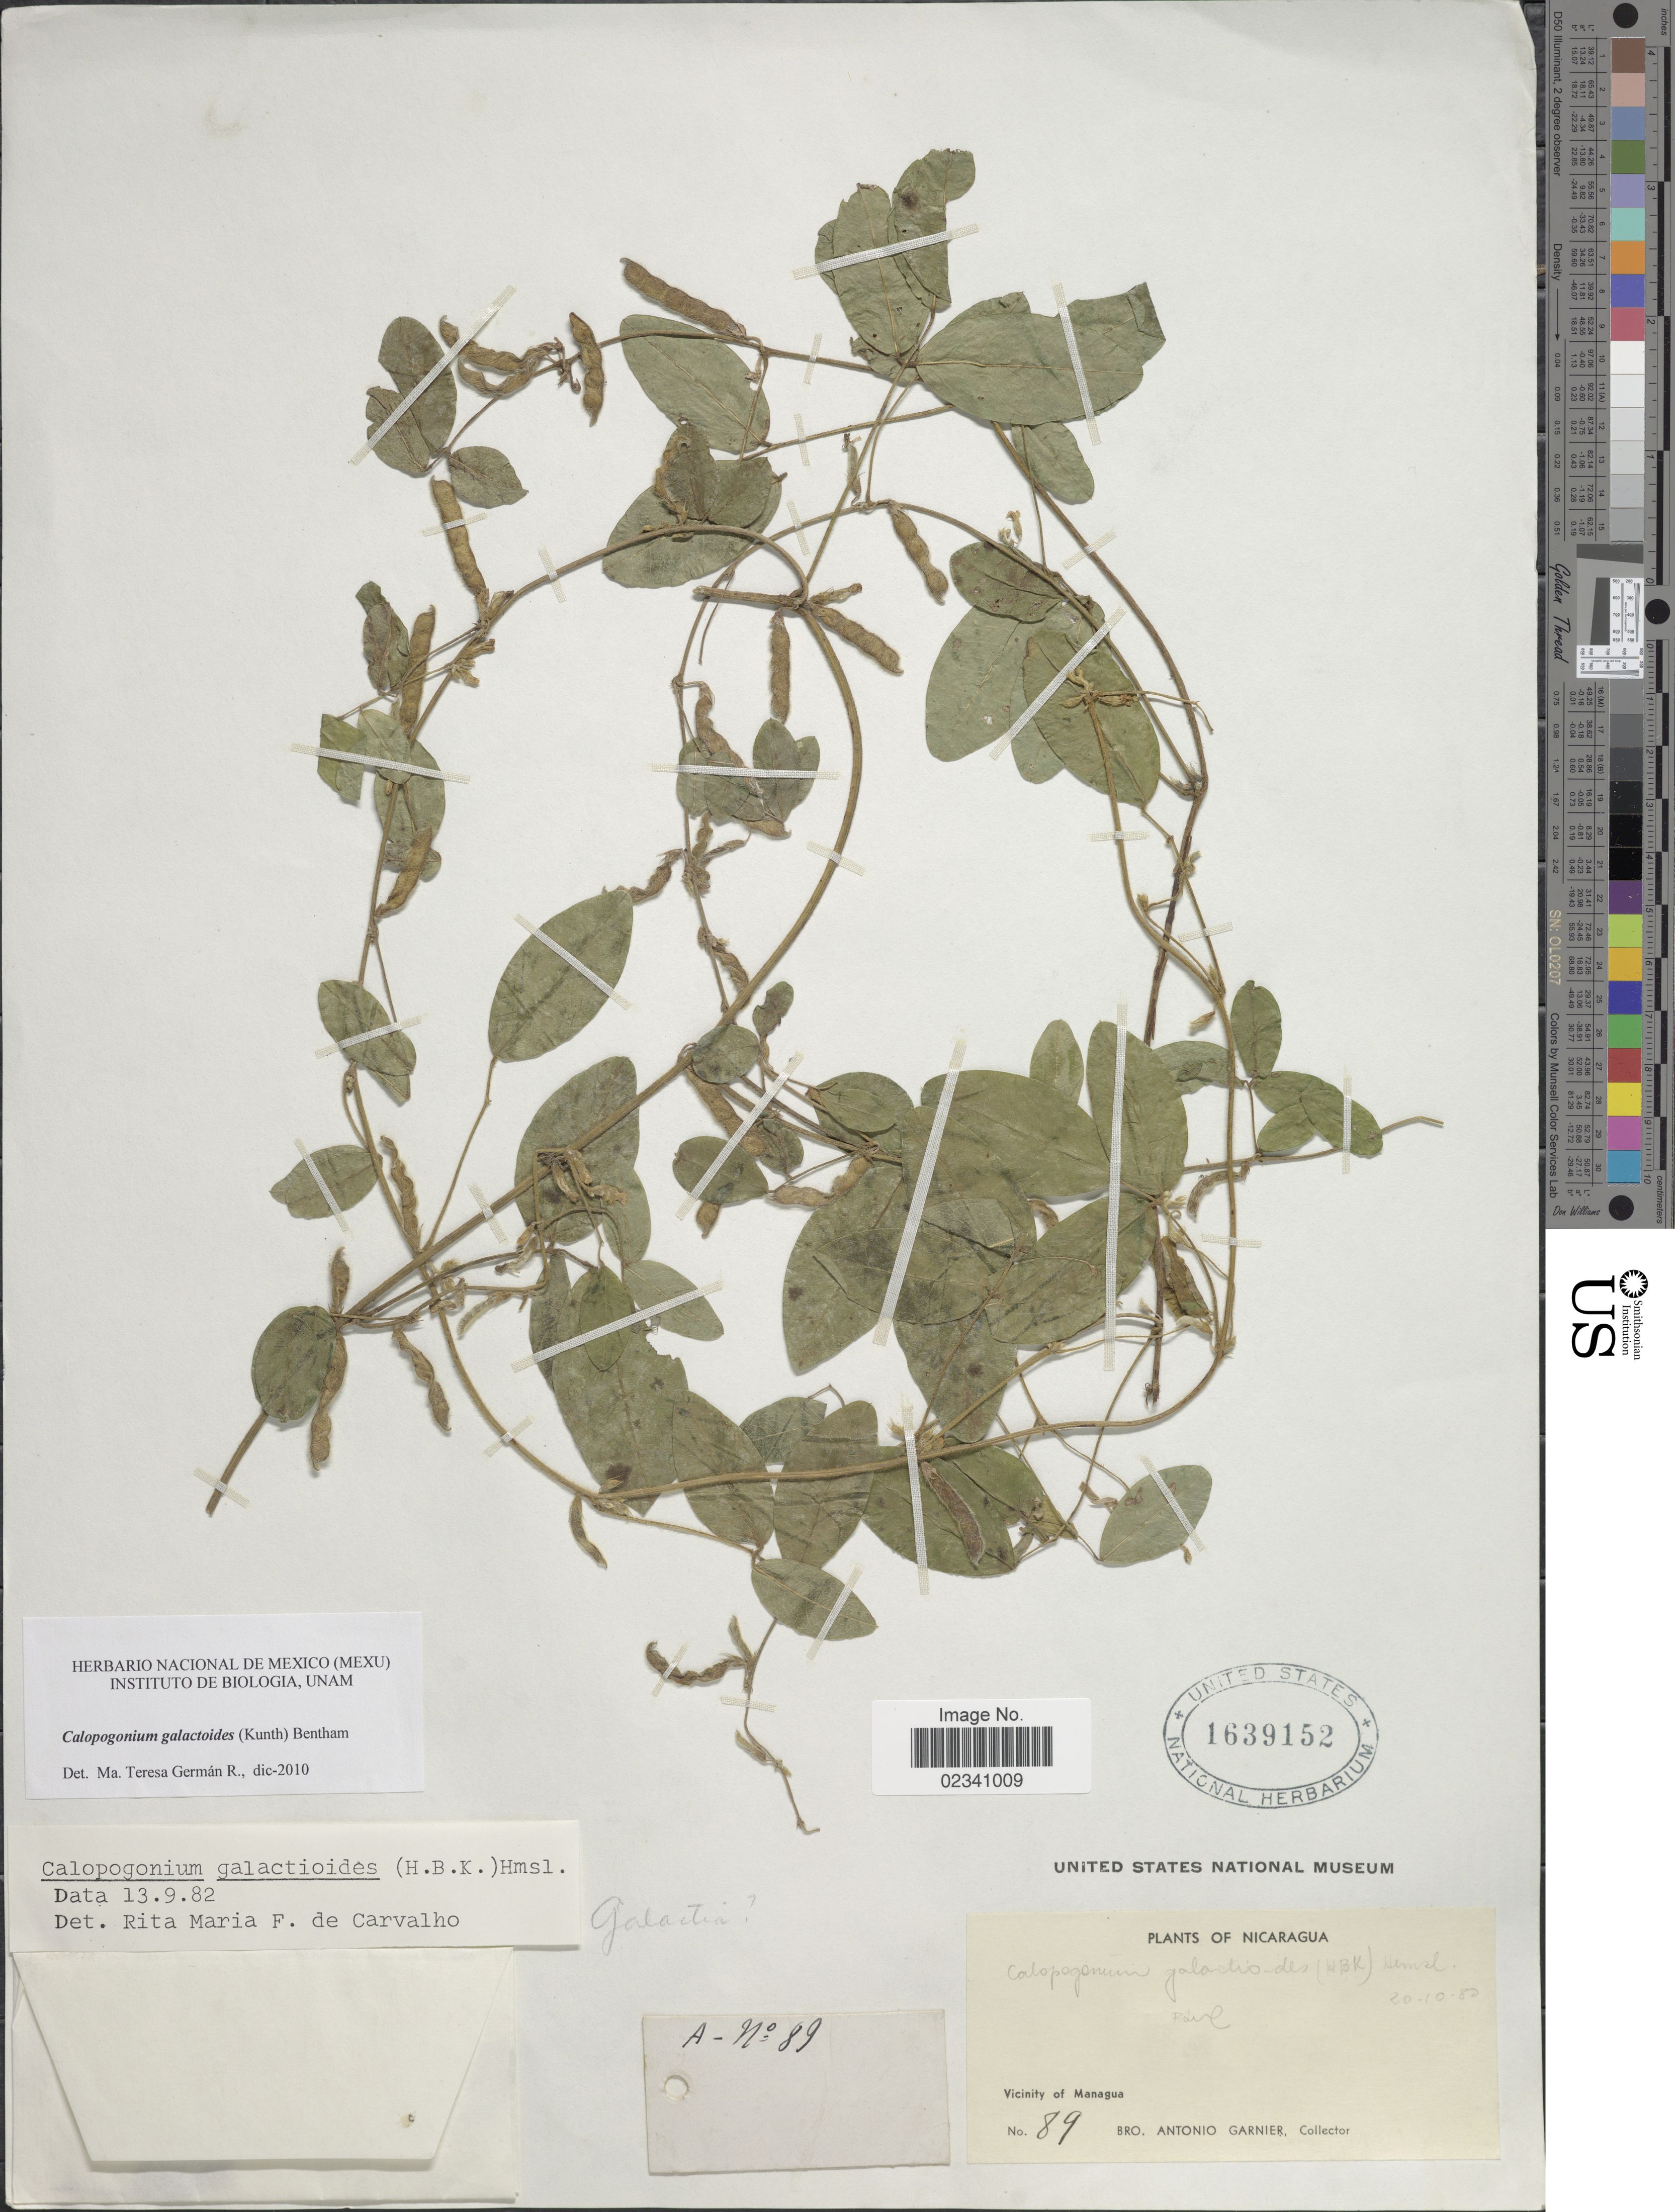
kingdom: Plantae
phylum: Tracheophyta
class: Magnoliopsida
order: Fabales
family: Fabaceae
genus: Calopogonium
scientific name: Calopogonium galactioides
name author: (Kunth) Hemsl.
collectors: Bro. A. Garnier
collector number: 89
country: Nicaragua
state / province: Managua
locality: Nicaragua, Vicinity of Managua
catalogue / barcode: US 1639152